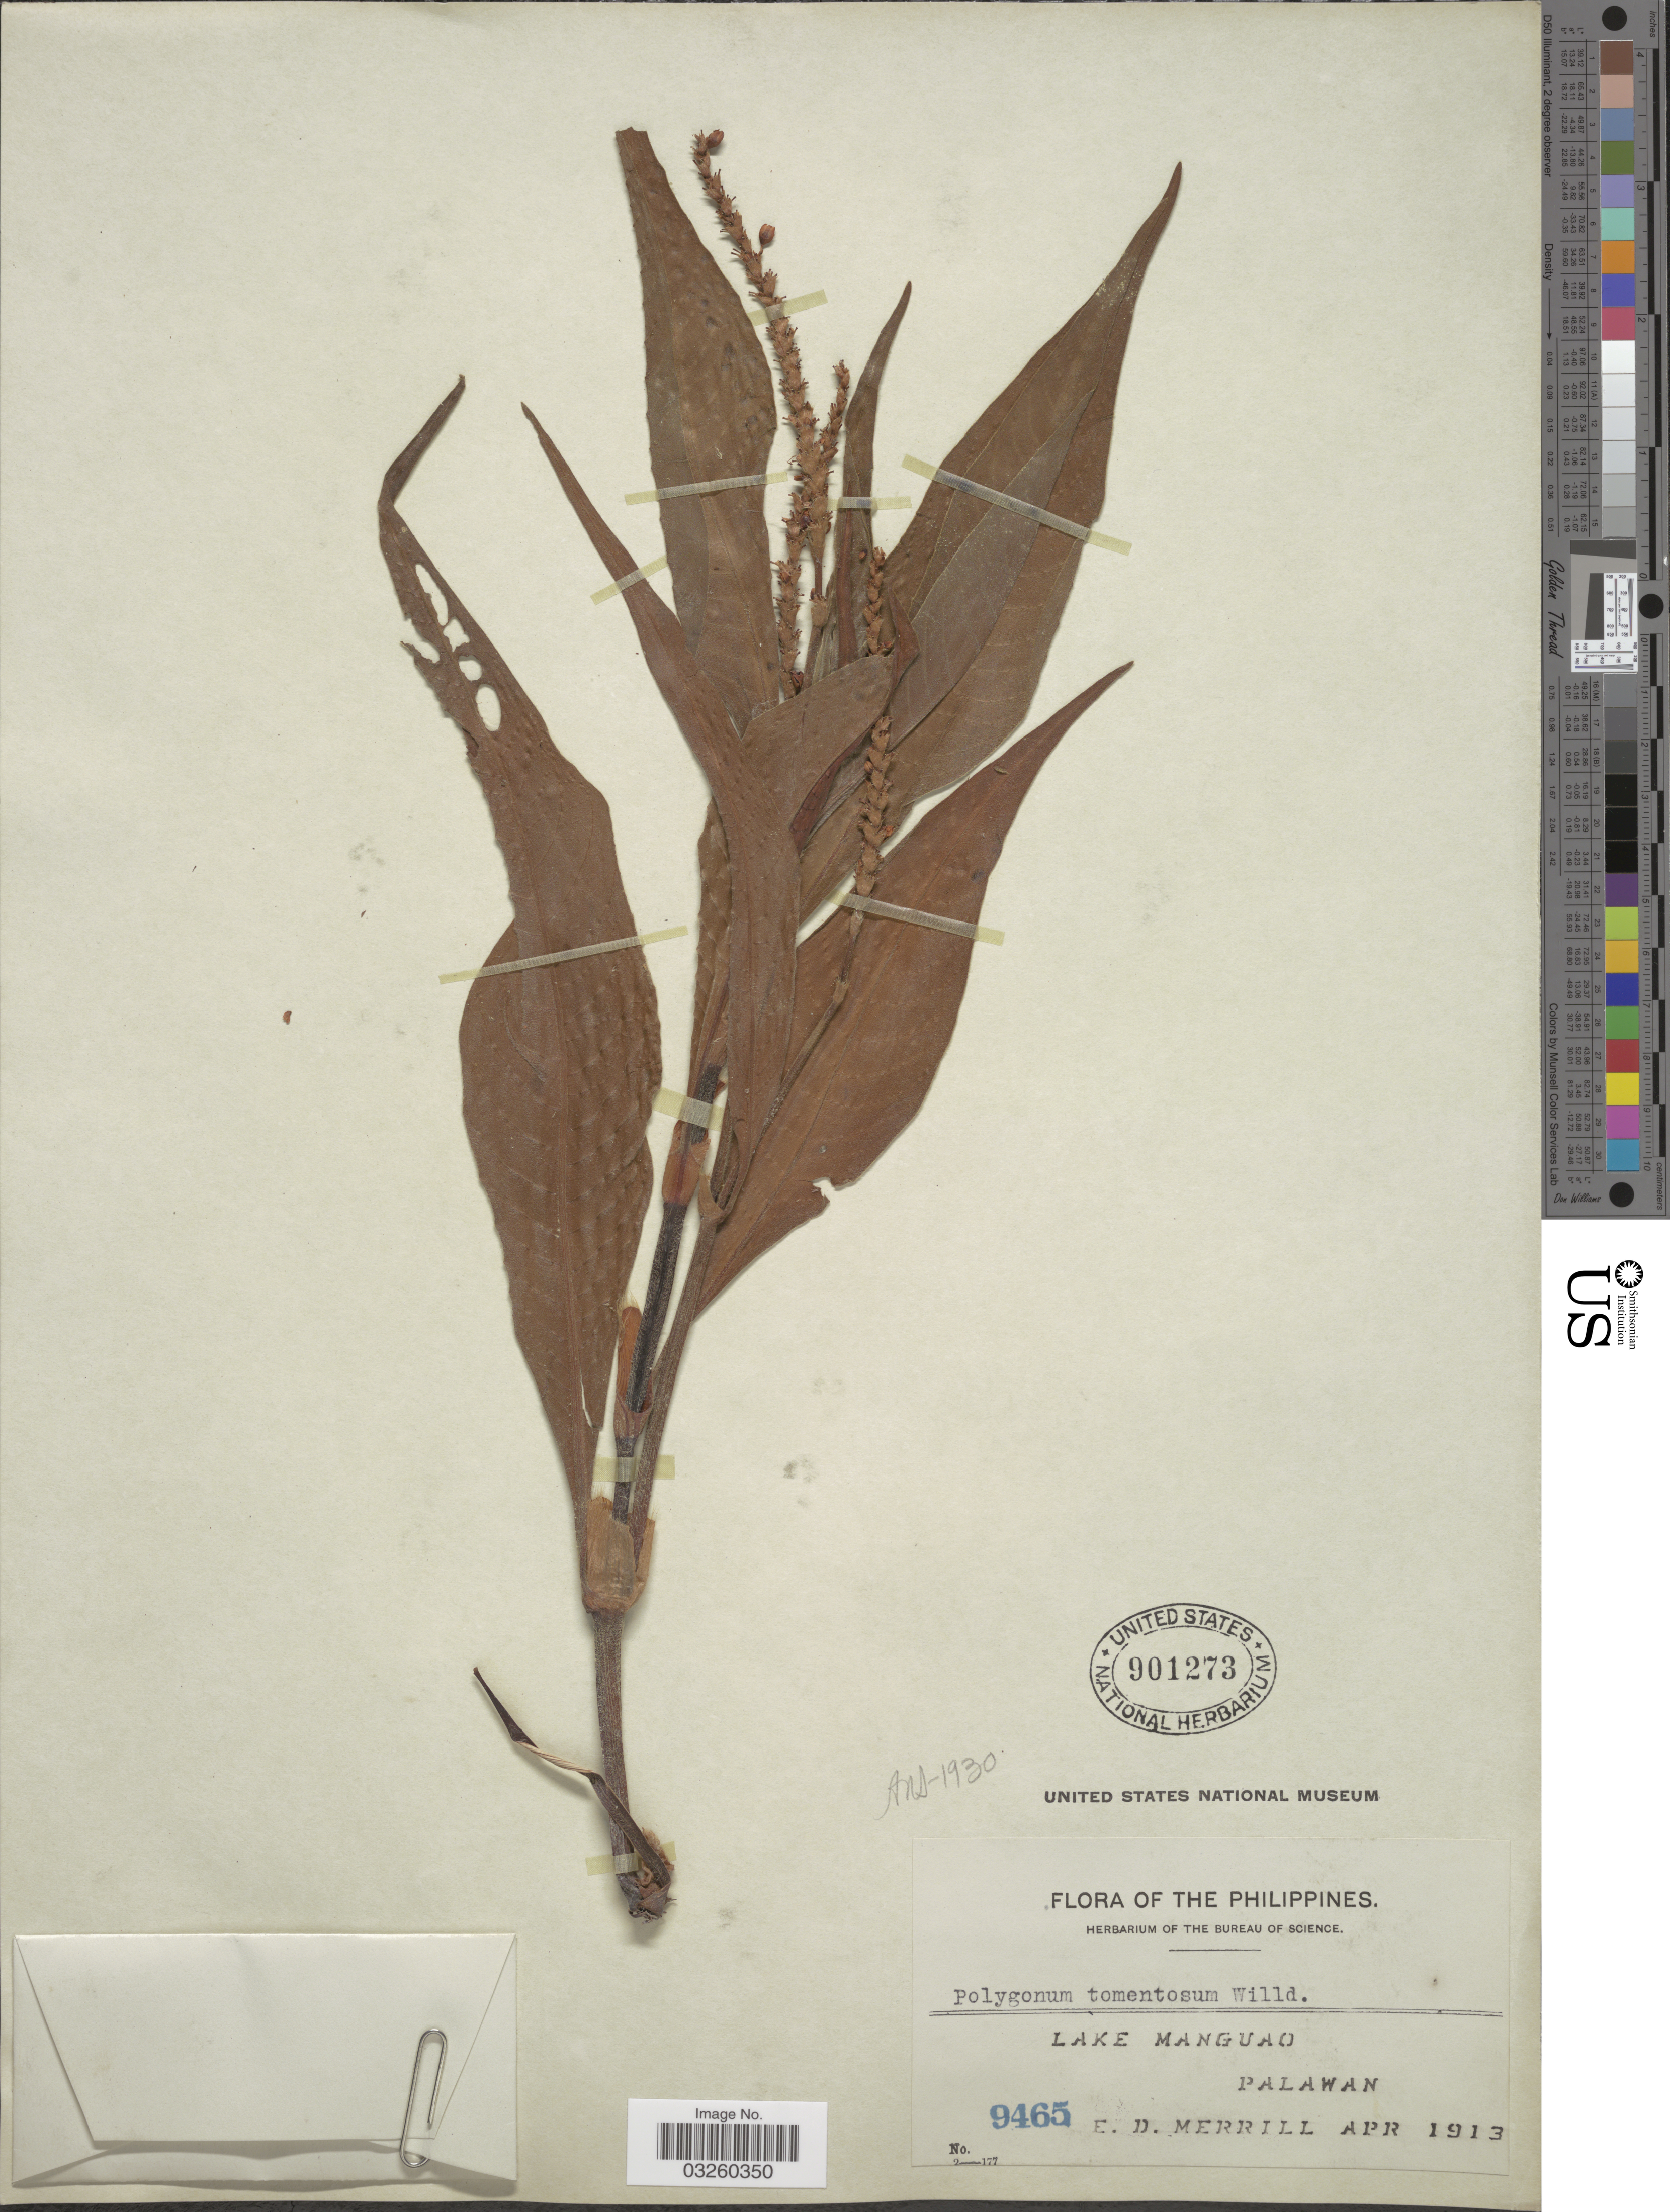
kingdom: Plantae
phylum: Tracheophyta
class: Magnoliopsida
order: Caryophyllales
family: Polygonaceae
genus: Polygonum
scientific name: Polygonum tomentosum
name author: Willd.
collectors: E. D. Merrill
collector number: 9465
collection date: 1913-04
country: Philippines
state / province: Mimaropa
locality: Lake Manguao. Palawan.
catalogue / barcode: US 901273